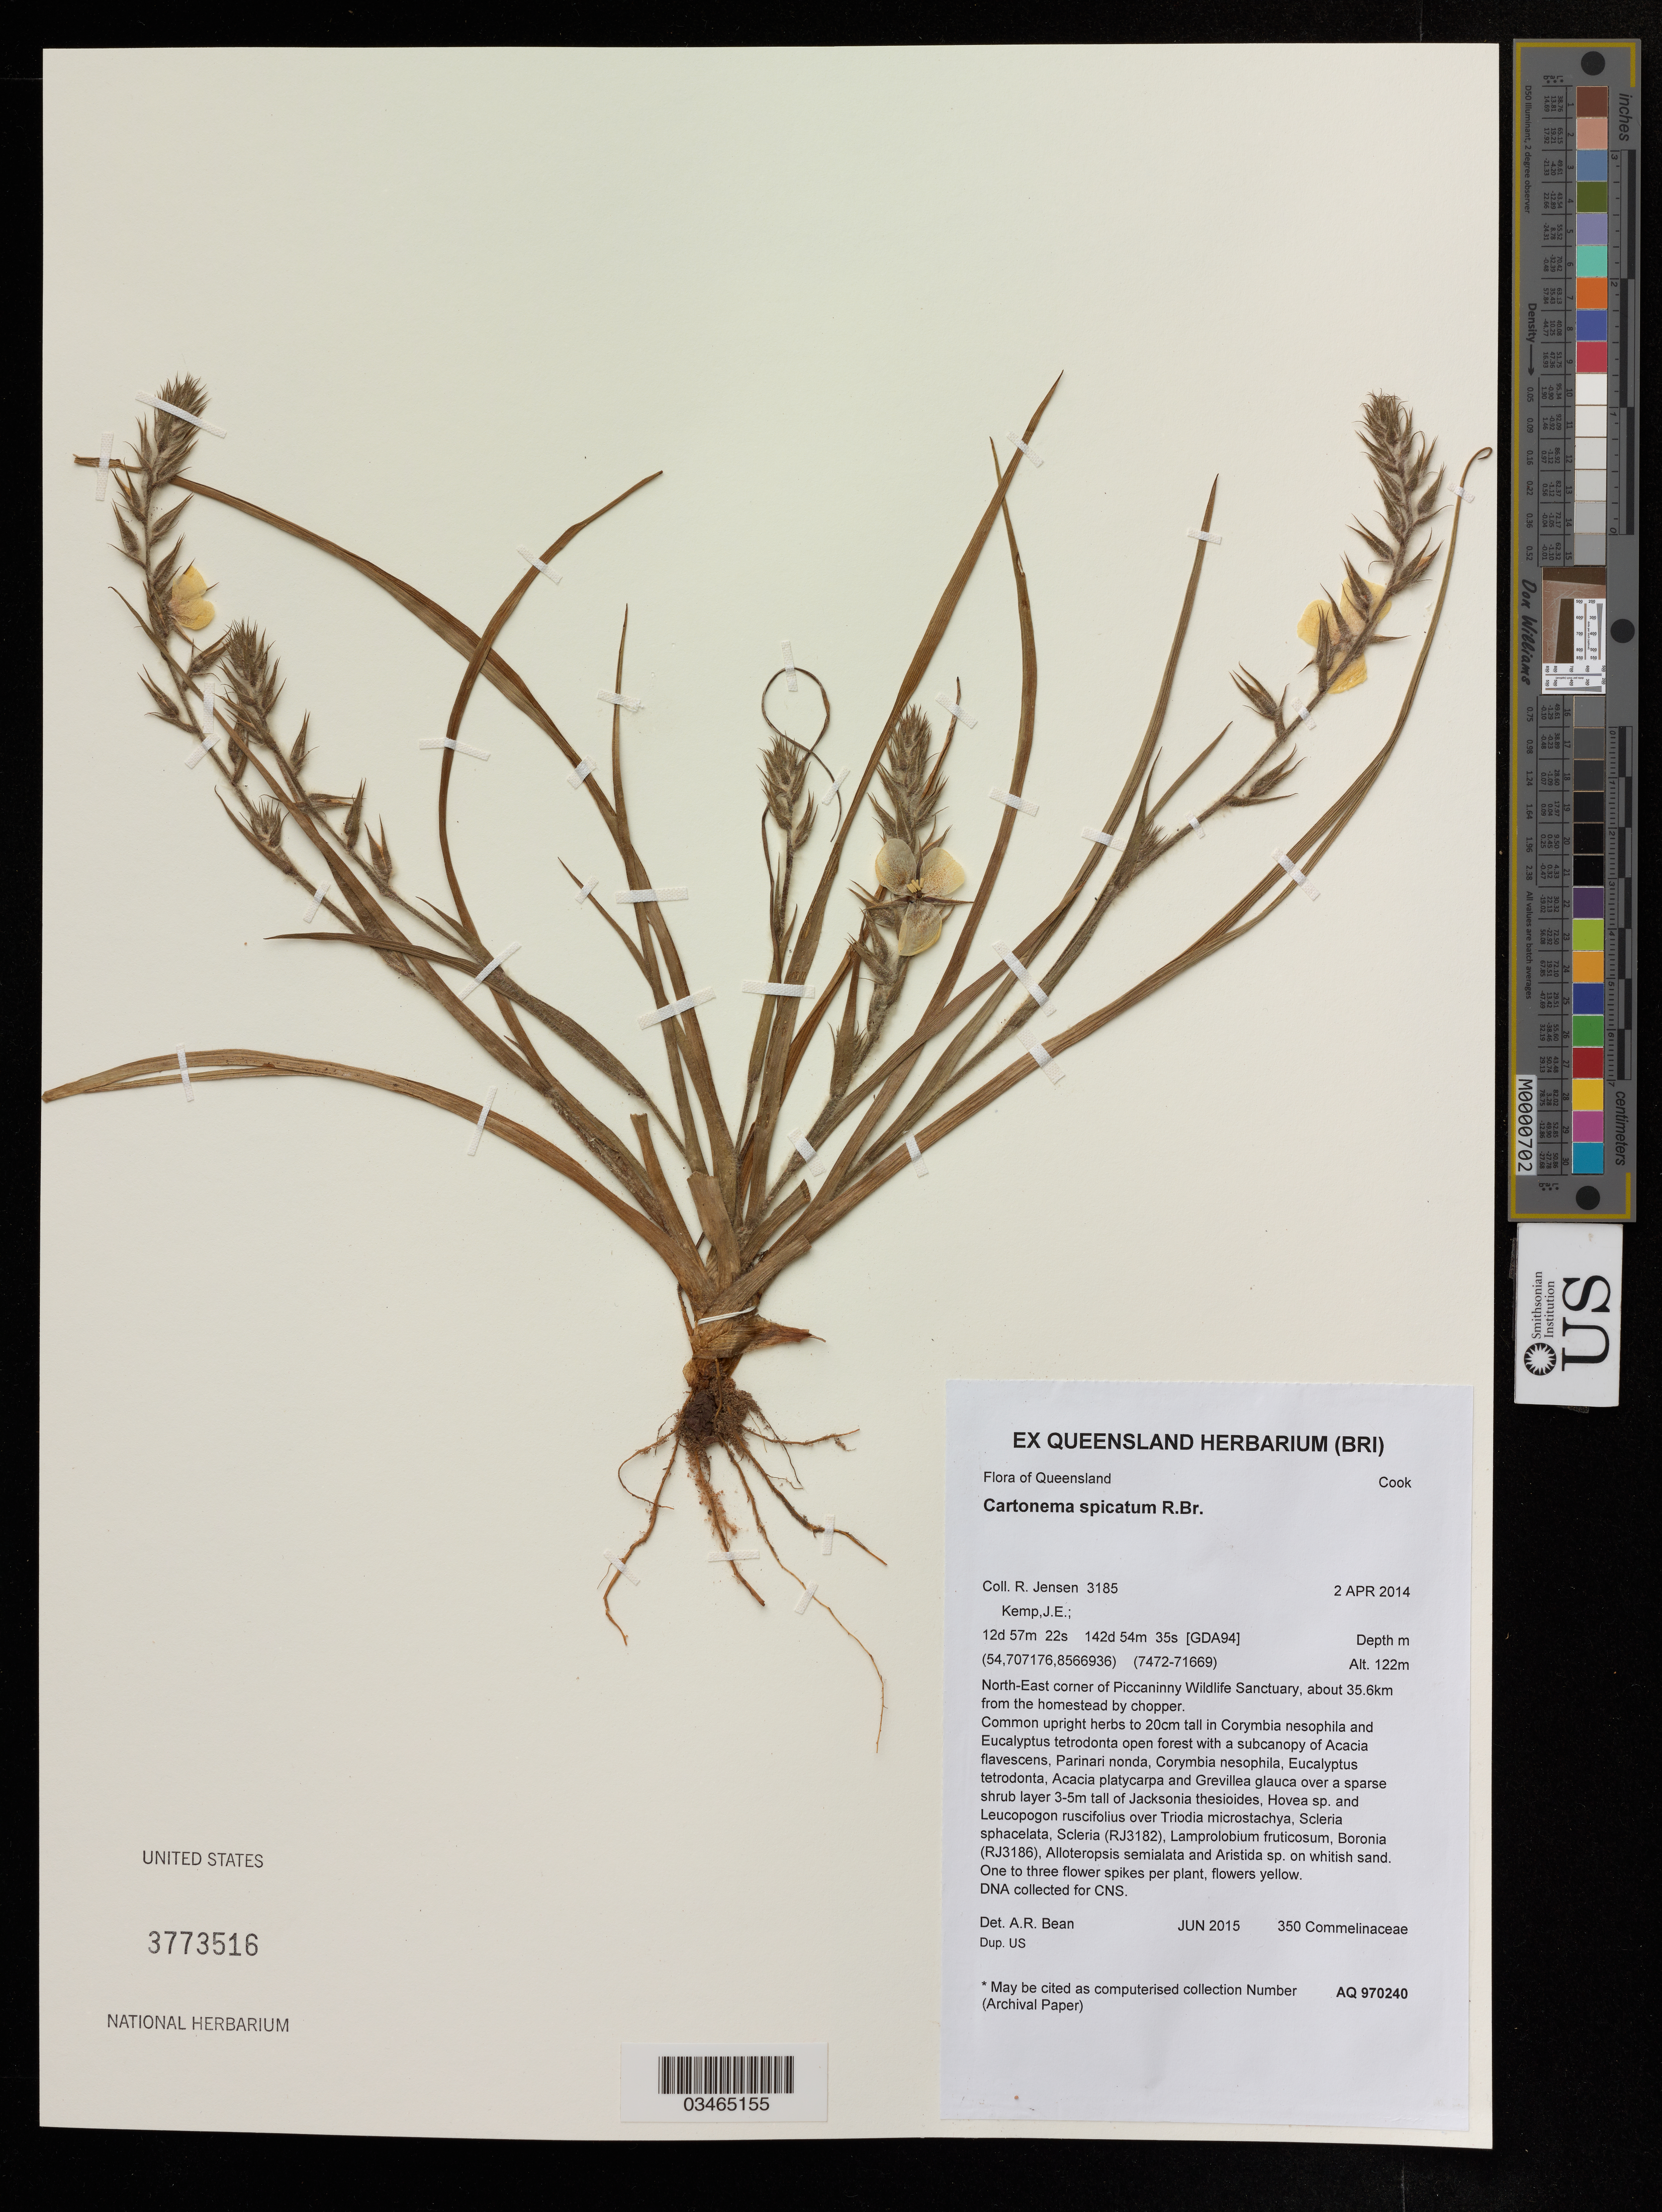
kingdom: Plantae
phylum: Tracheophyta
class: Liliopsida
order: Commelinales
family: Commelinaceae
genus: Cartonema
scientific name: Cartonema spicatum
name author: R. Br.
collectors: R. Jensen & J. Kemp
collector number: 3185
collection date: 2014-04-02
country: Australia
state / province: Queensland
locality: Cook. North-East corner of Piccaninny Wildlife Sanctuary, about 35.6km from the homestead by chopper.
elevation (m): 122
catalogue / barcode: US 3773516